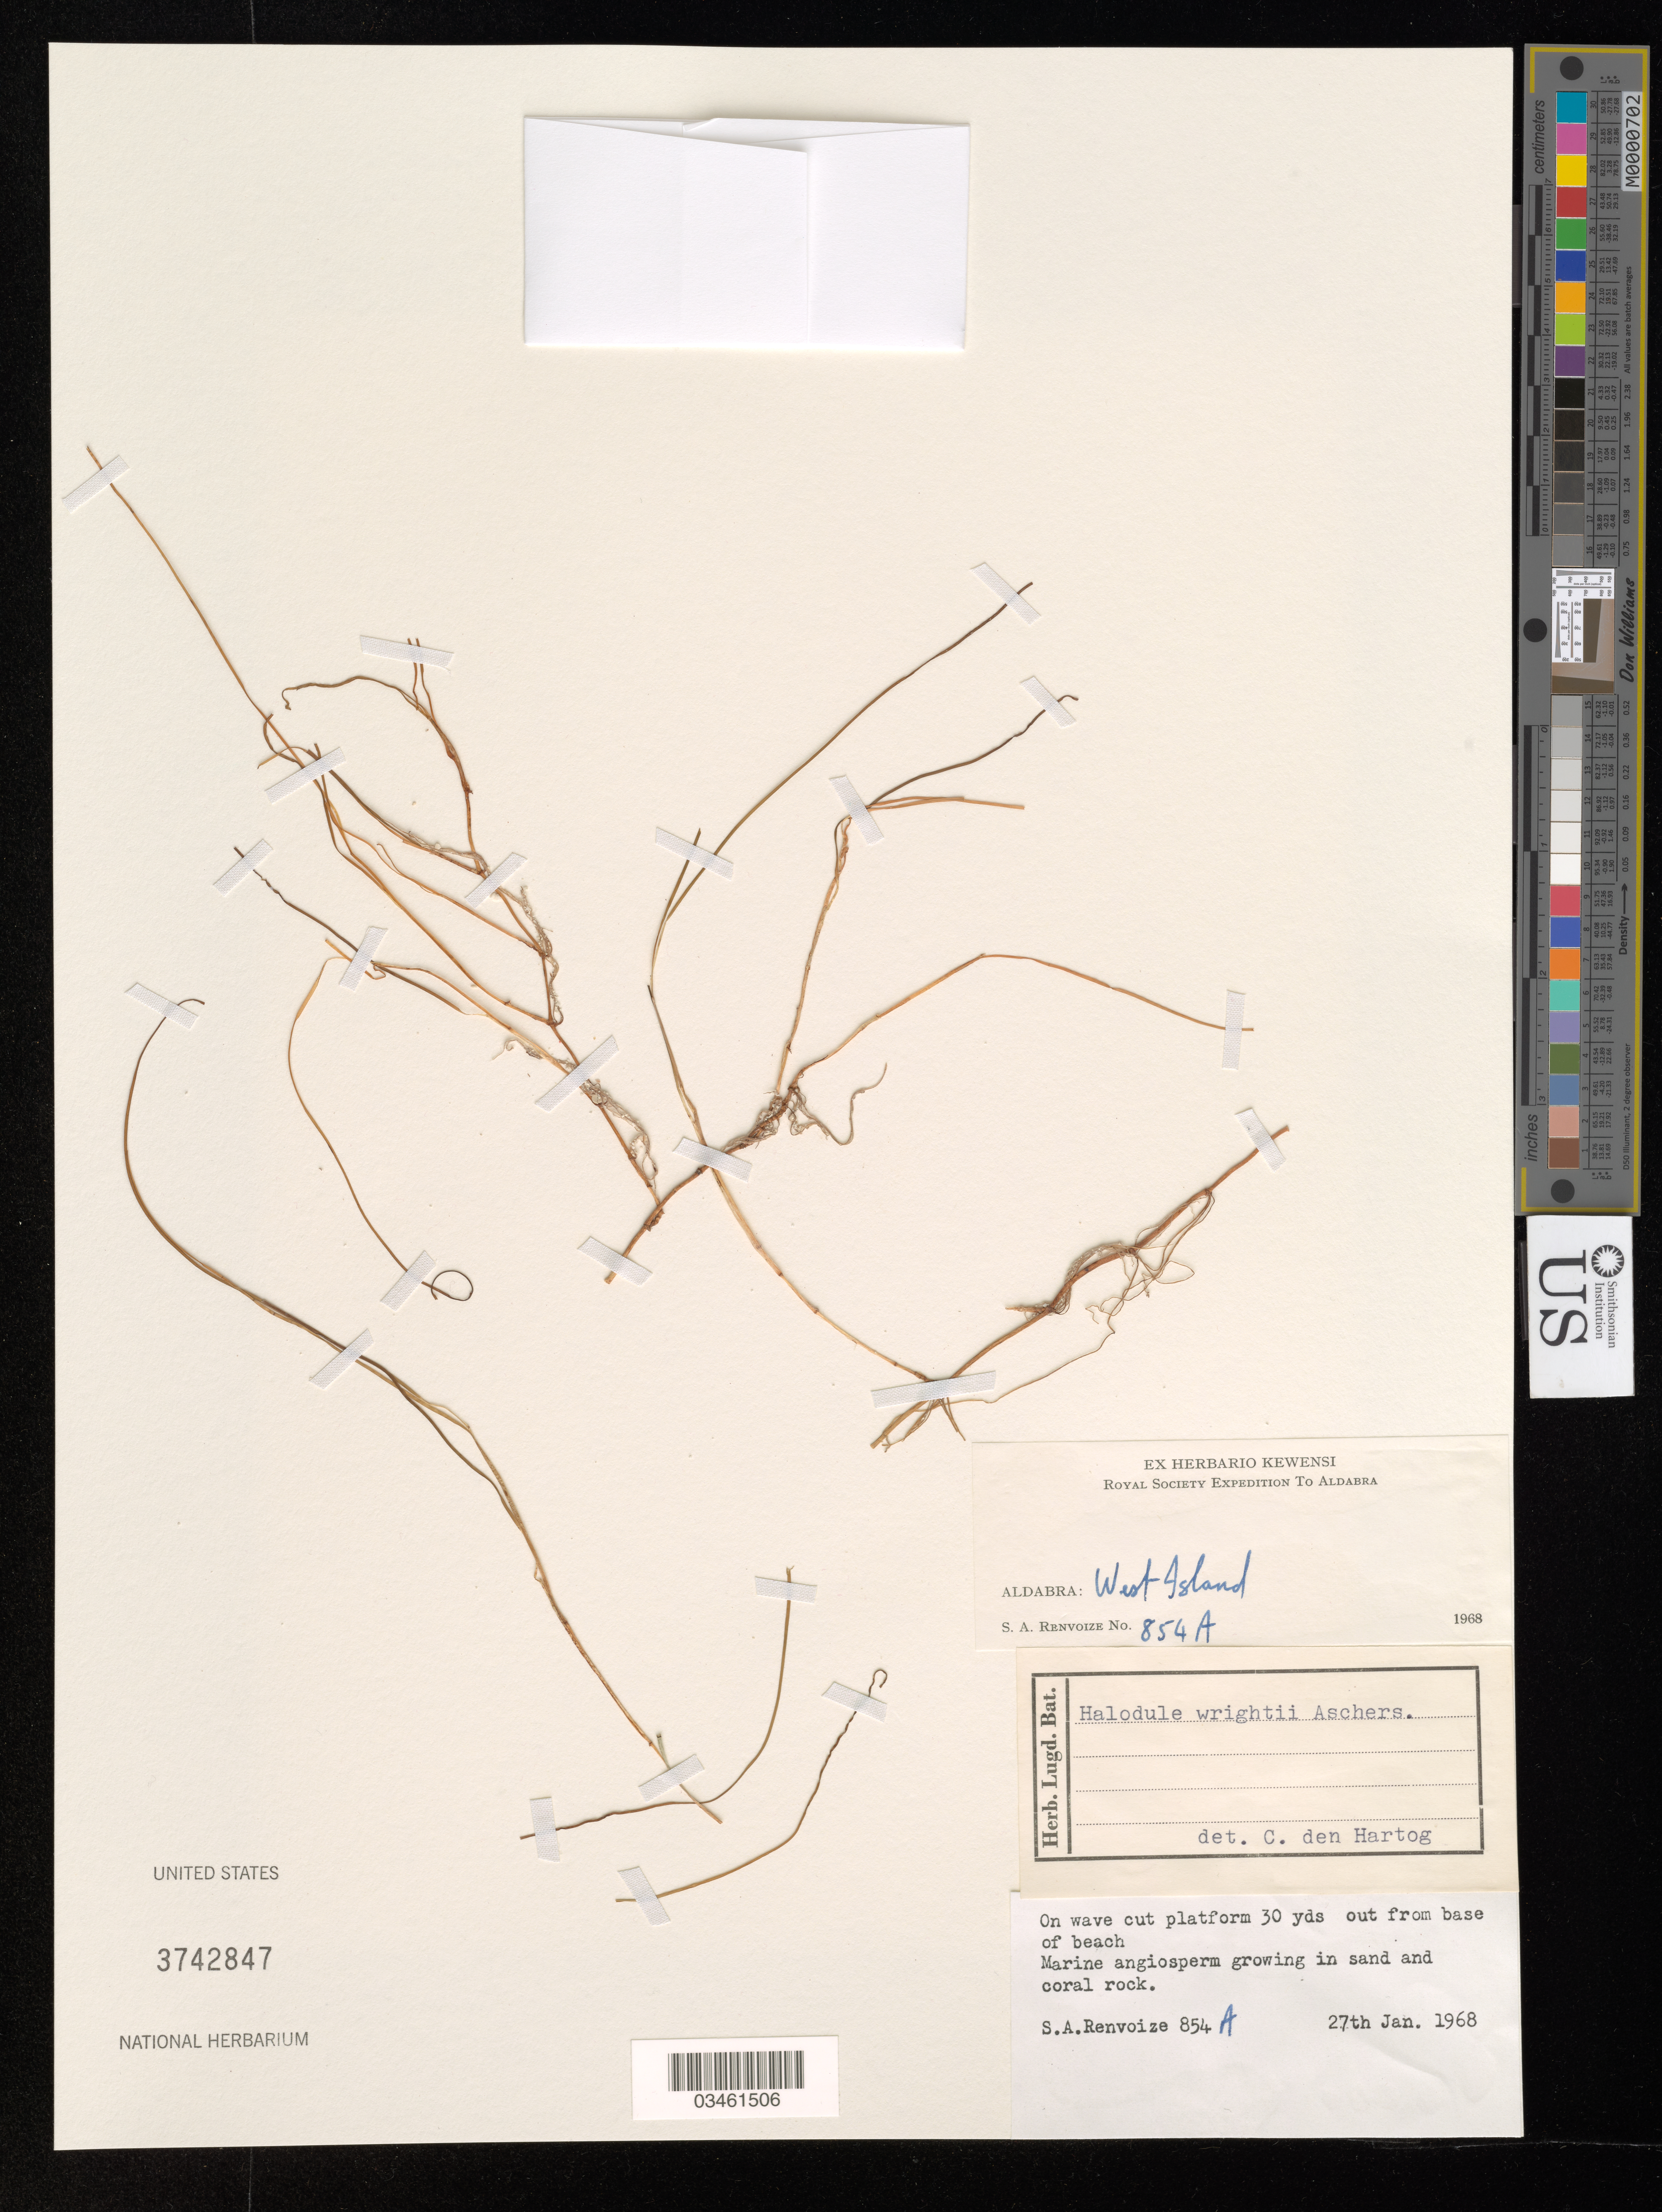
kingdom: Plantae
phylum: Tracheophyta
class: Liliopsida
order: Alismatales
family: Cymodoceaceae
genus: Halodule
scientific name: Halodule wrightii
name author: Asch.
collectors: S. A. Renvoize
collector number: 854A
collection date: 1968-01-27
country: Seychelles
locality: Royal Society Expedition to Aldabra. Aldabra: West Island. On wave cut platform 30 yds out from base of beach.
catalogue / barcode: US 3742847